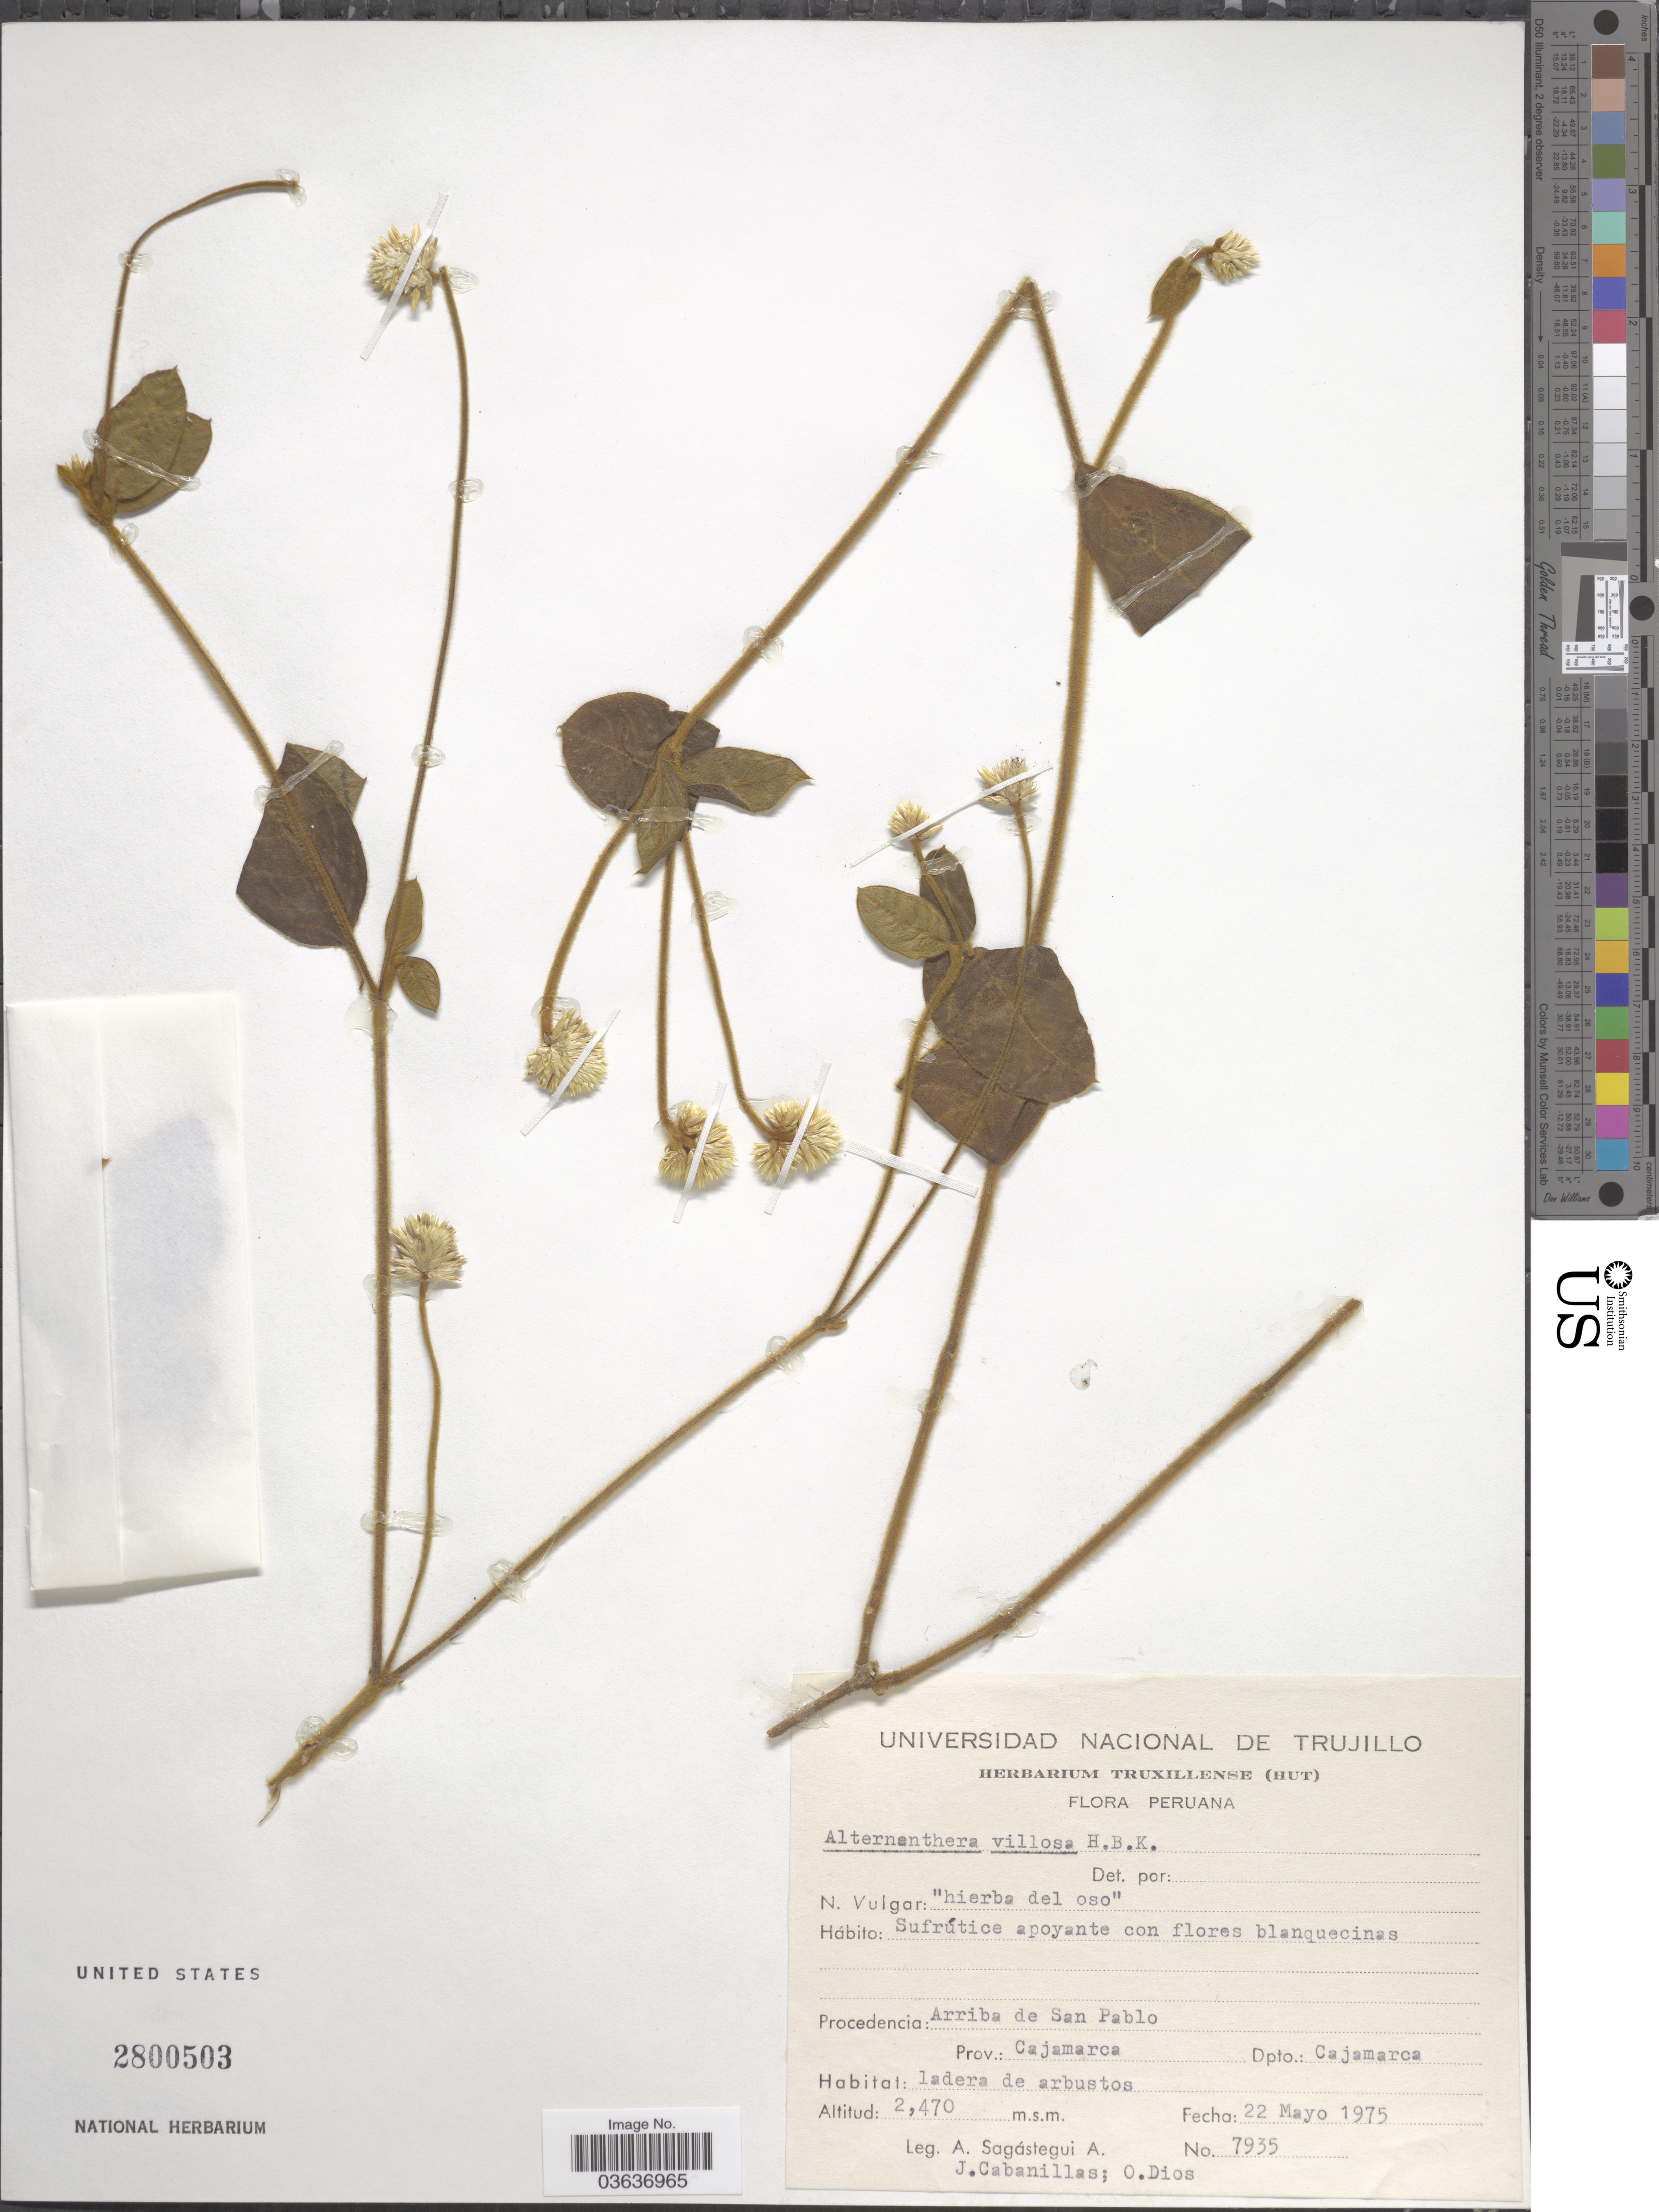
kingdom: Plantae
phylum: Tracheophyta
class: Magnoliopsida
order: Caryophyllales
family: Amaranthaceae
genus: Alternanthera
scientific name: Alternanthera villosa var. villosa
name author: Kunth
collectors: A. Sagástegui A., J. Cabanillas & O. Dios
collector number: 7935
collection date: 1975-05-22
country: Peru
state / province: Cajamarca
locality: Procedencia: Arriba de San Pablo. Dpto.: Cajamarca.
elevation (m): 2470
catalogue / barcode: US 2800503